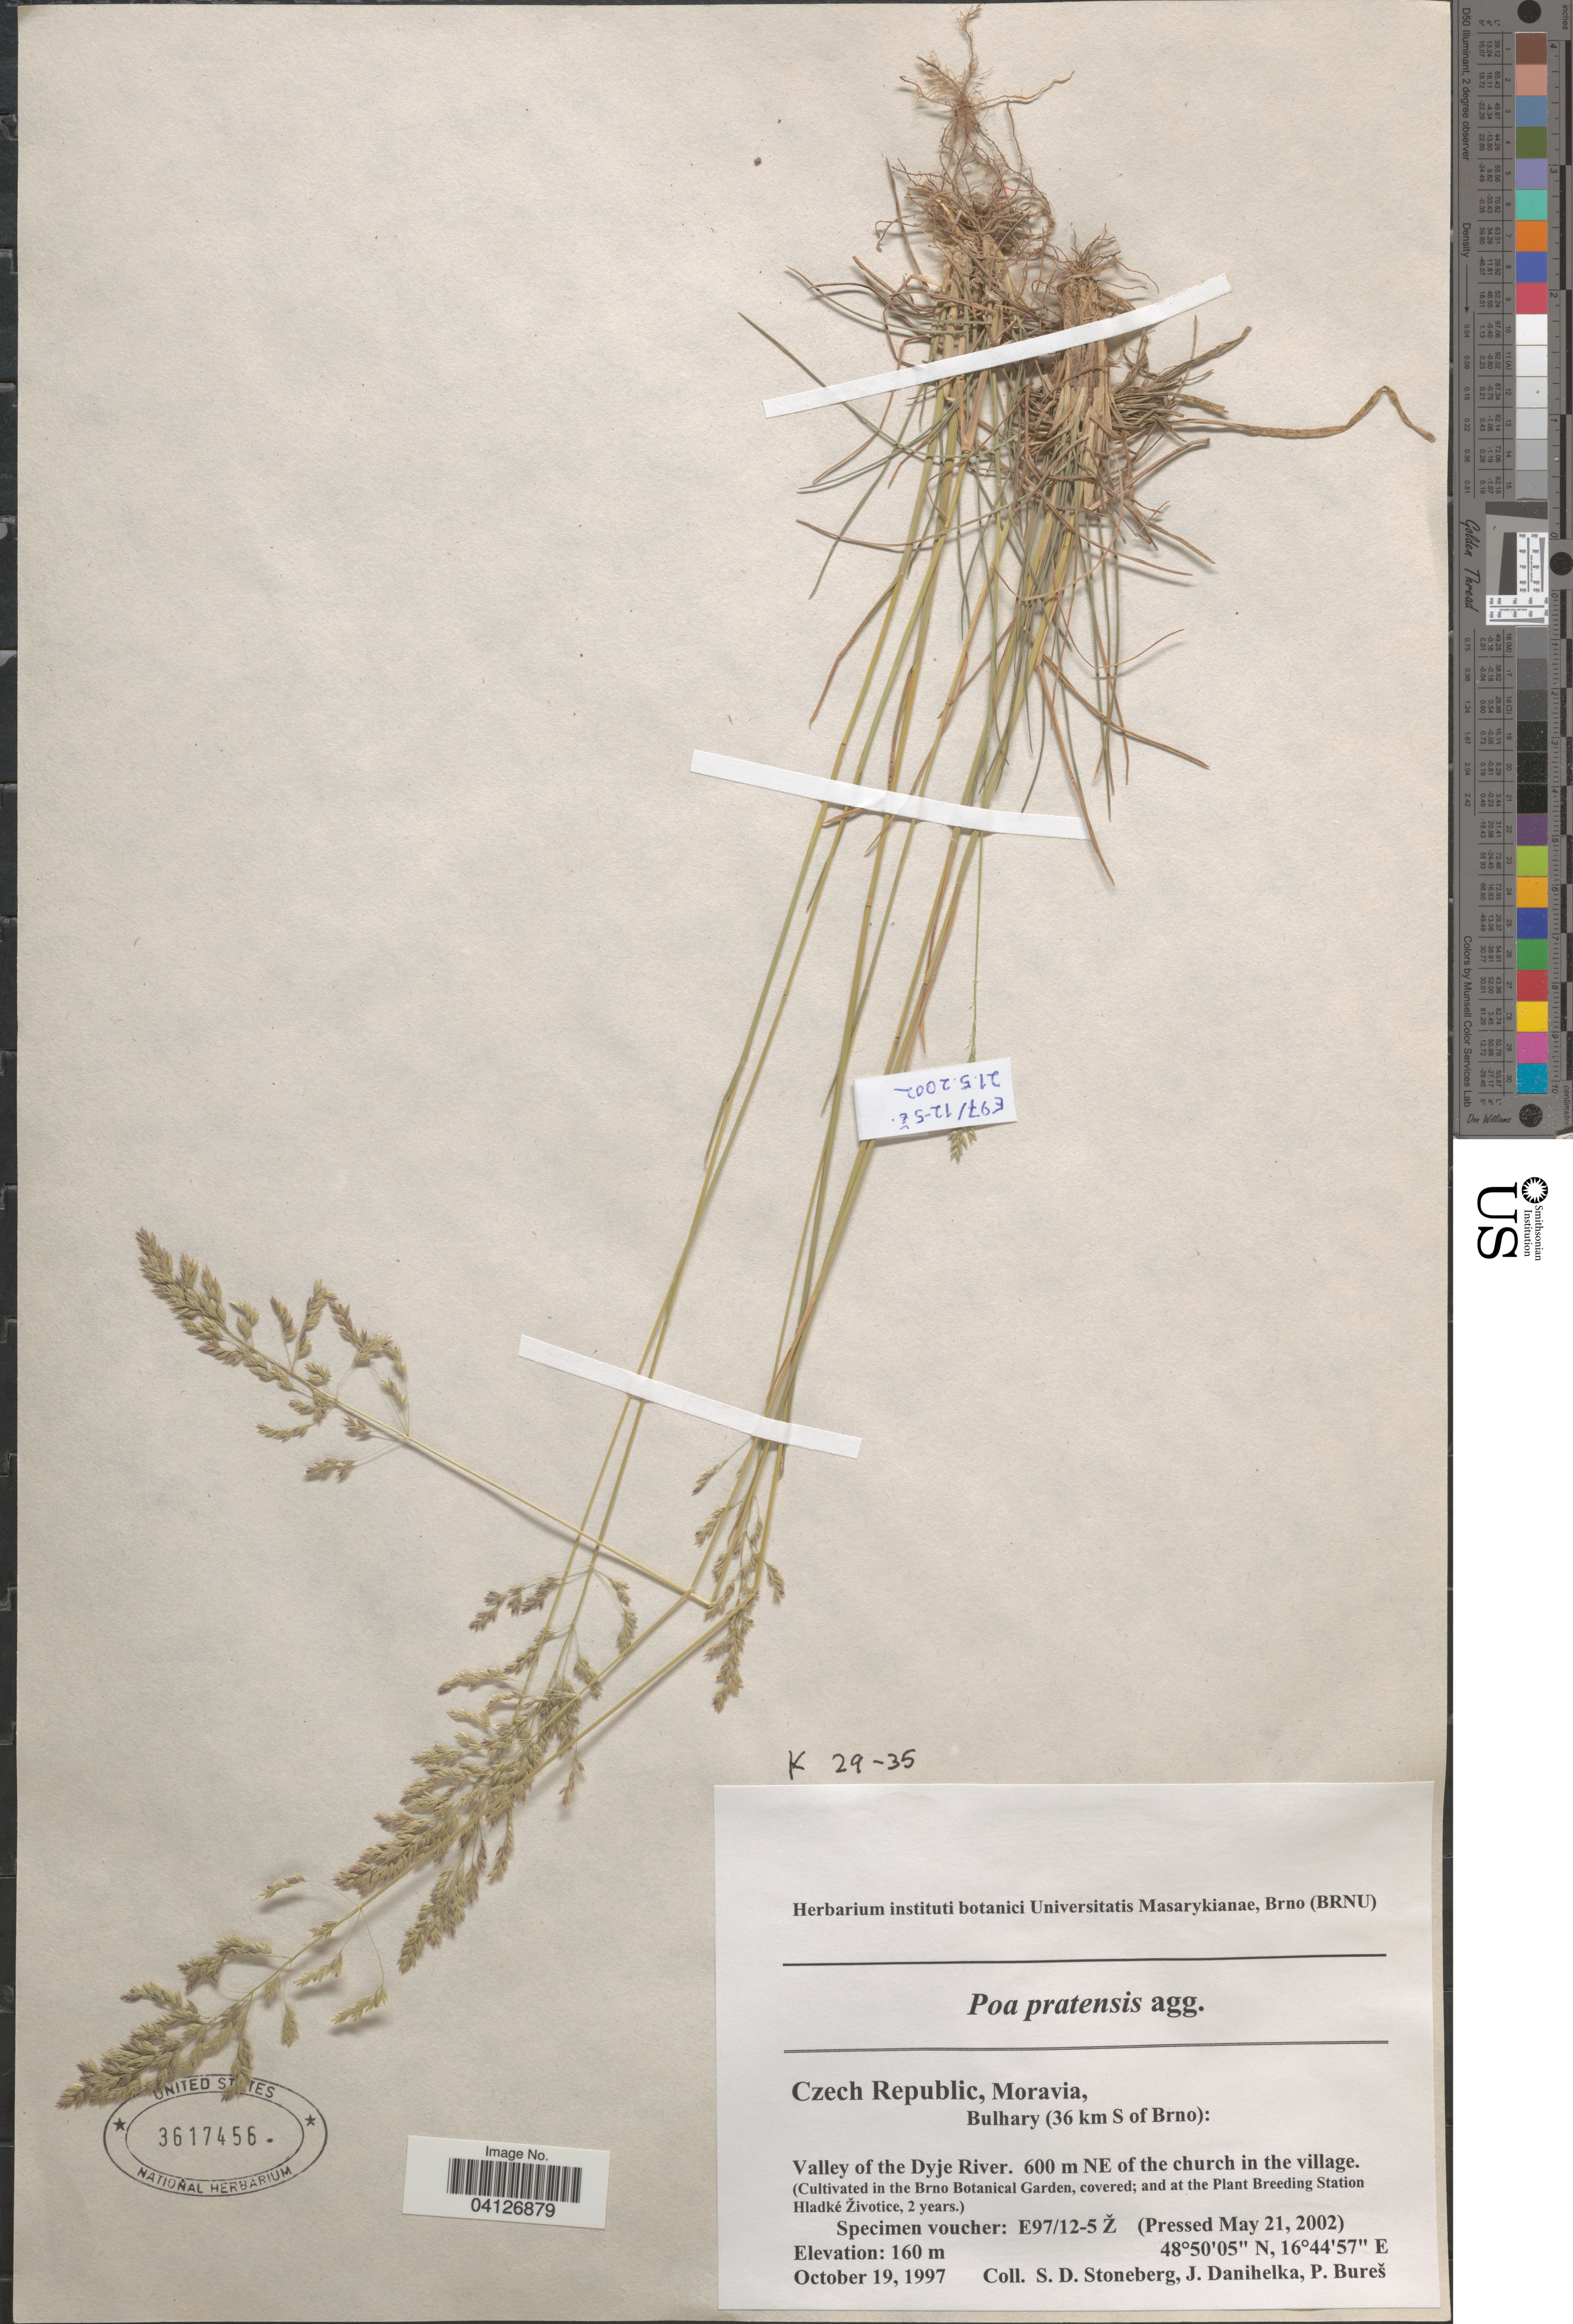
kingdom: Plantae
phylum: Tracheophyta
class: Liliopsida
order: Poales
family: Poaceae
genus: Poa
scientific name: Poa pratensis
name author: L.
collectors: Ex herb. instituti botanici Universitatis Masarykianae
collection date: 2002-05-21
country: Czechia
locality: In the Brno Botanical Garden, covered; and at the Plant Breeding Station Hladké Životice, 2 years.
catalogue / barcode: US 3617456